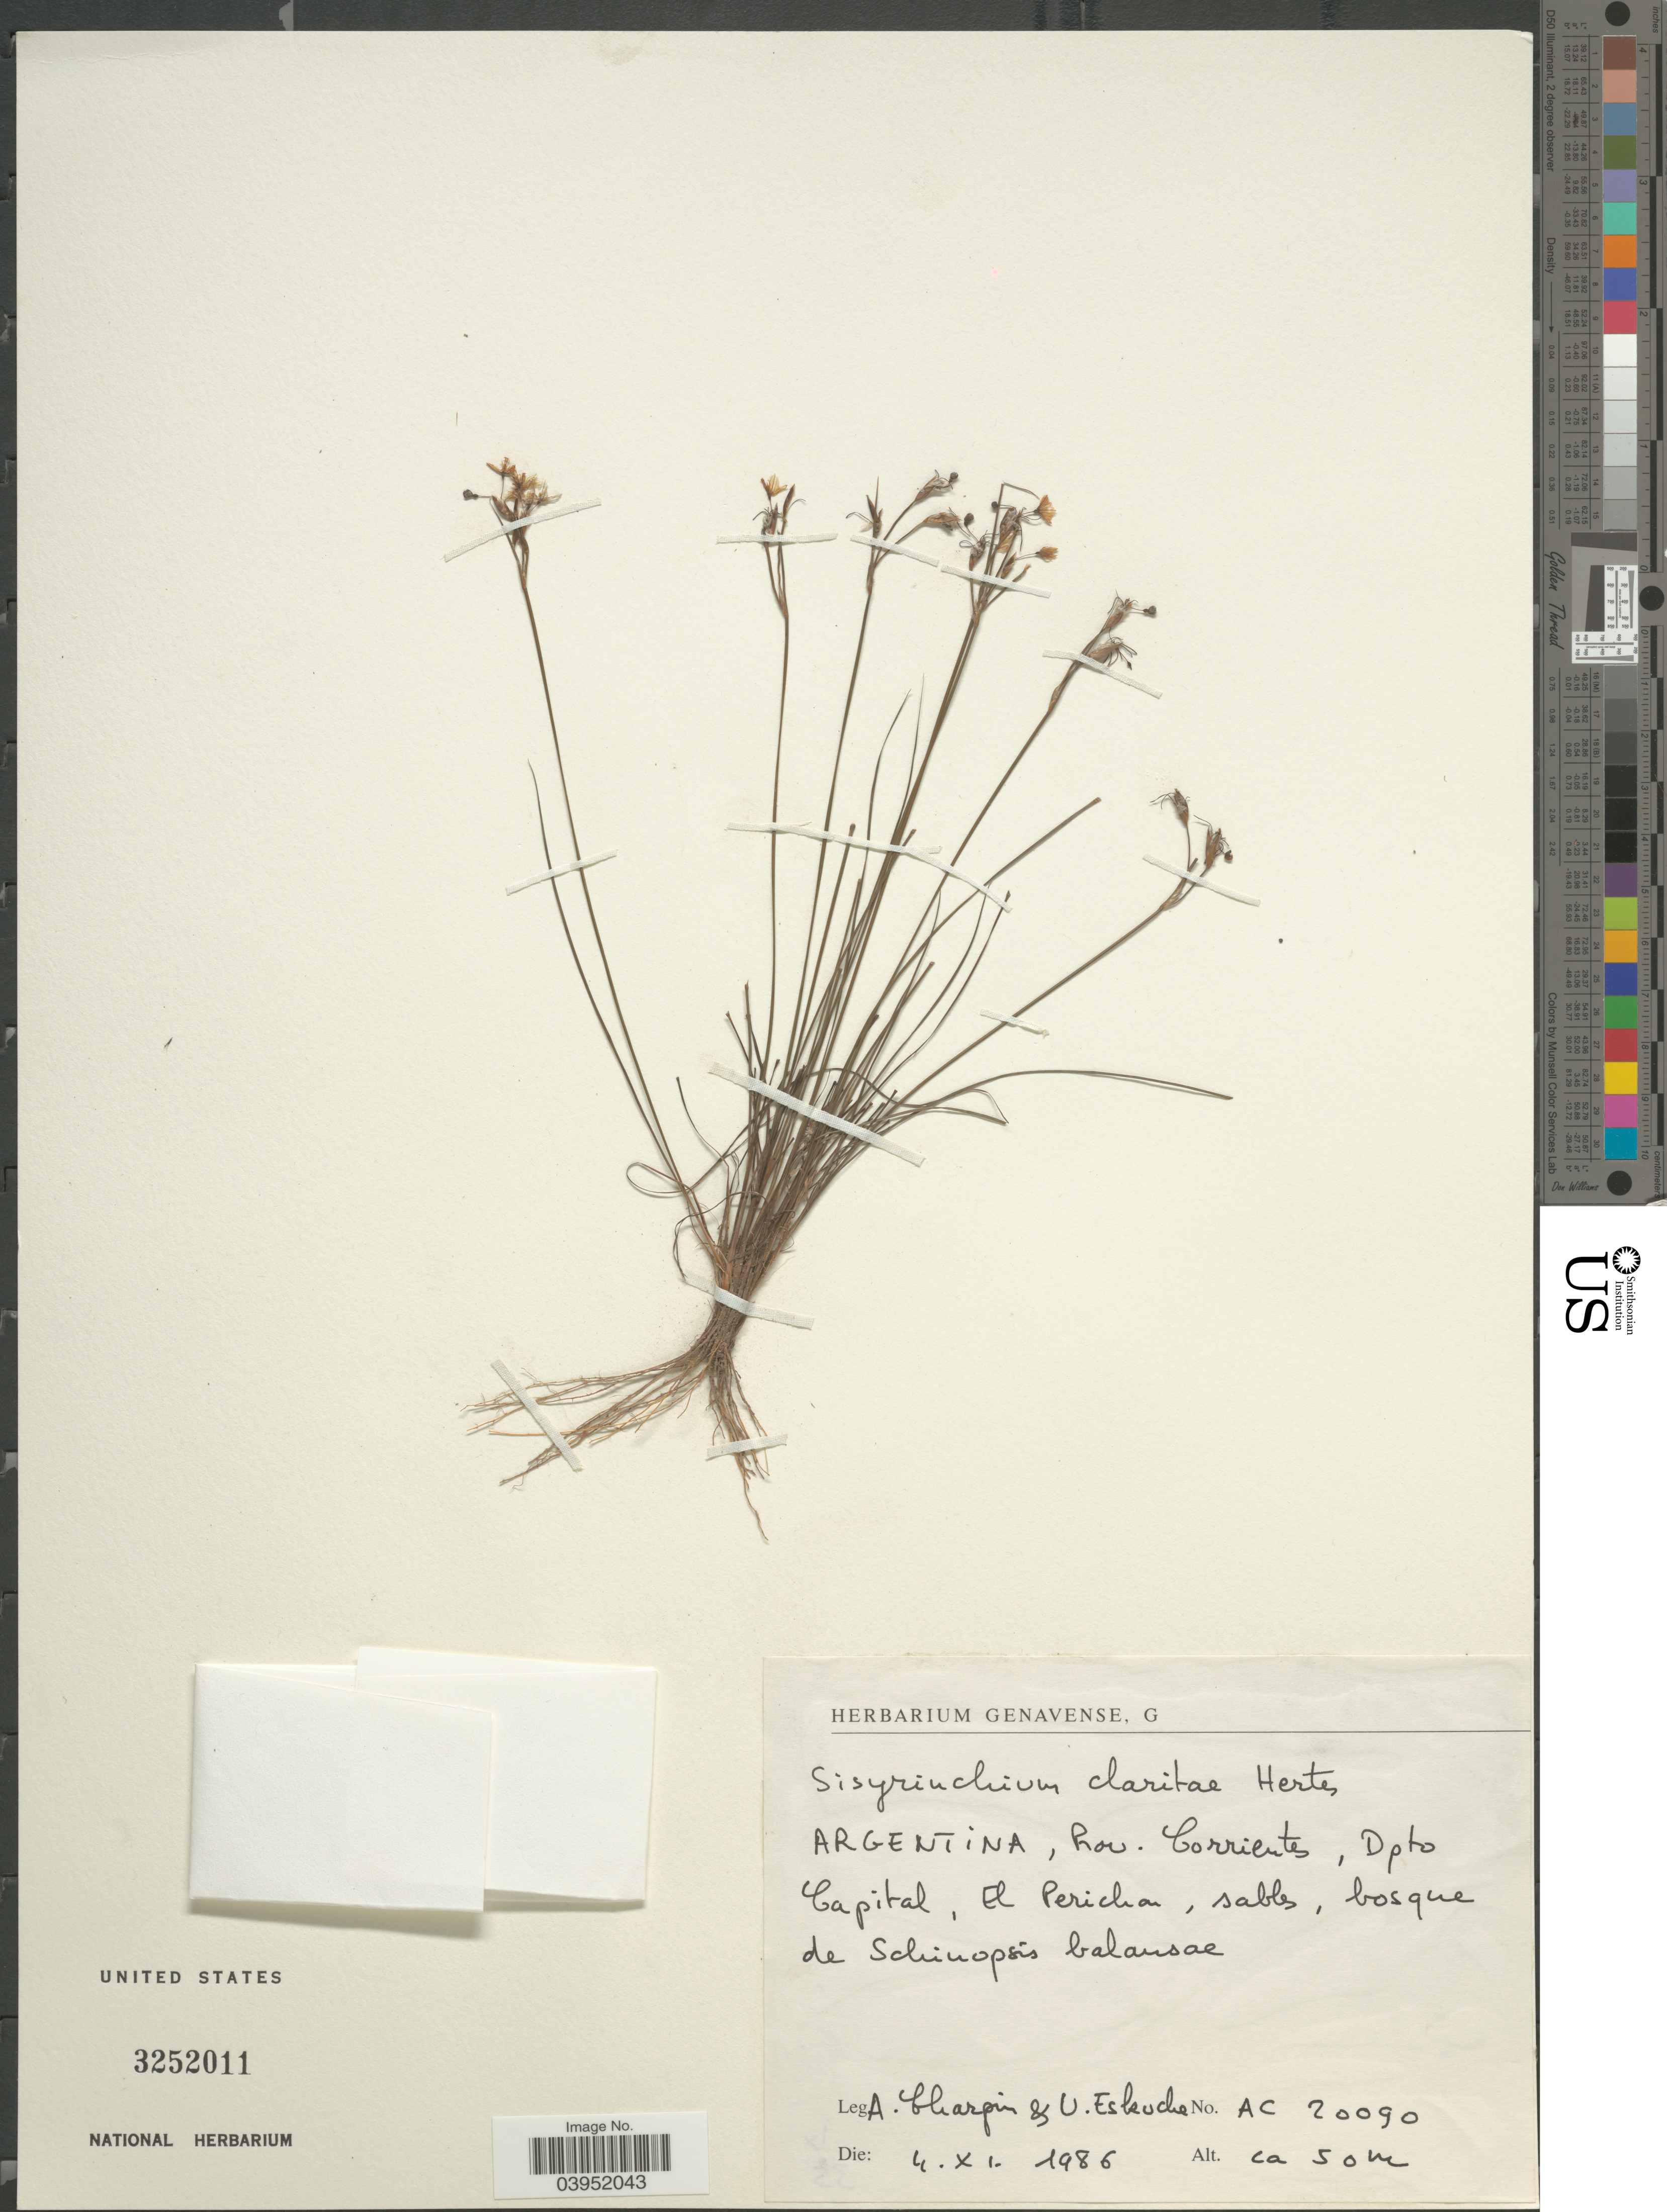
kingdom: Plantae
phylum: Tracheophyta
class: Liliopsida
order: Asparagales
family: Iridaceae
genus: Sisyrinchium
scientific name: Sisyrinchium claritae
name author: Herter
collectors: A. Charpin & U. Eskuche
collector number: AC20090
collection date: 1986-11-04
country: Argentina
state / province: Corrientes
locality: Dpto Capital, El Pericha.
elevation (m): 50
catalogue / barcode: US 3252011